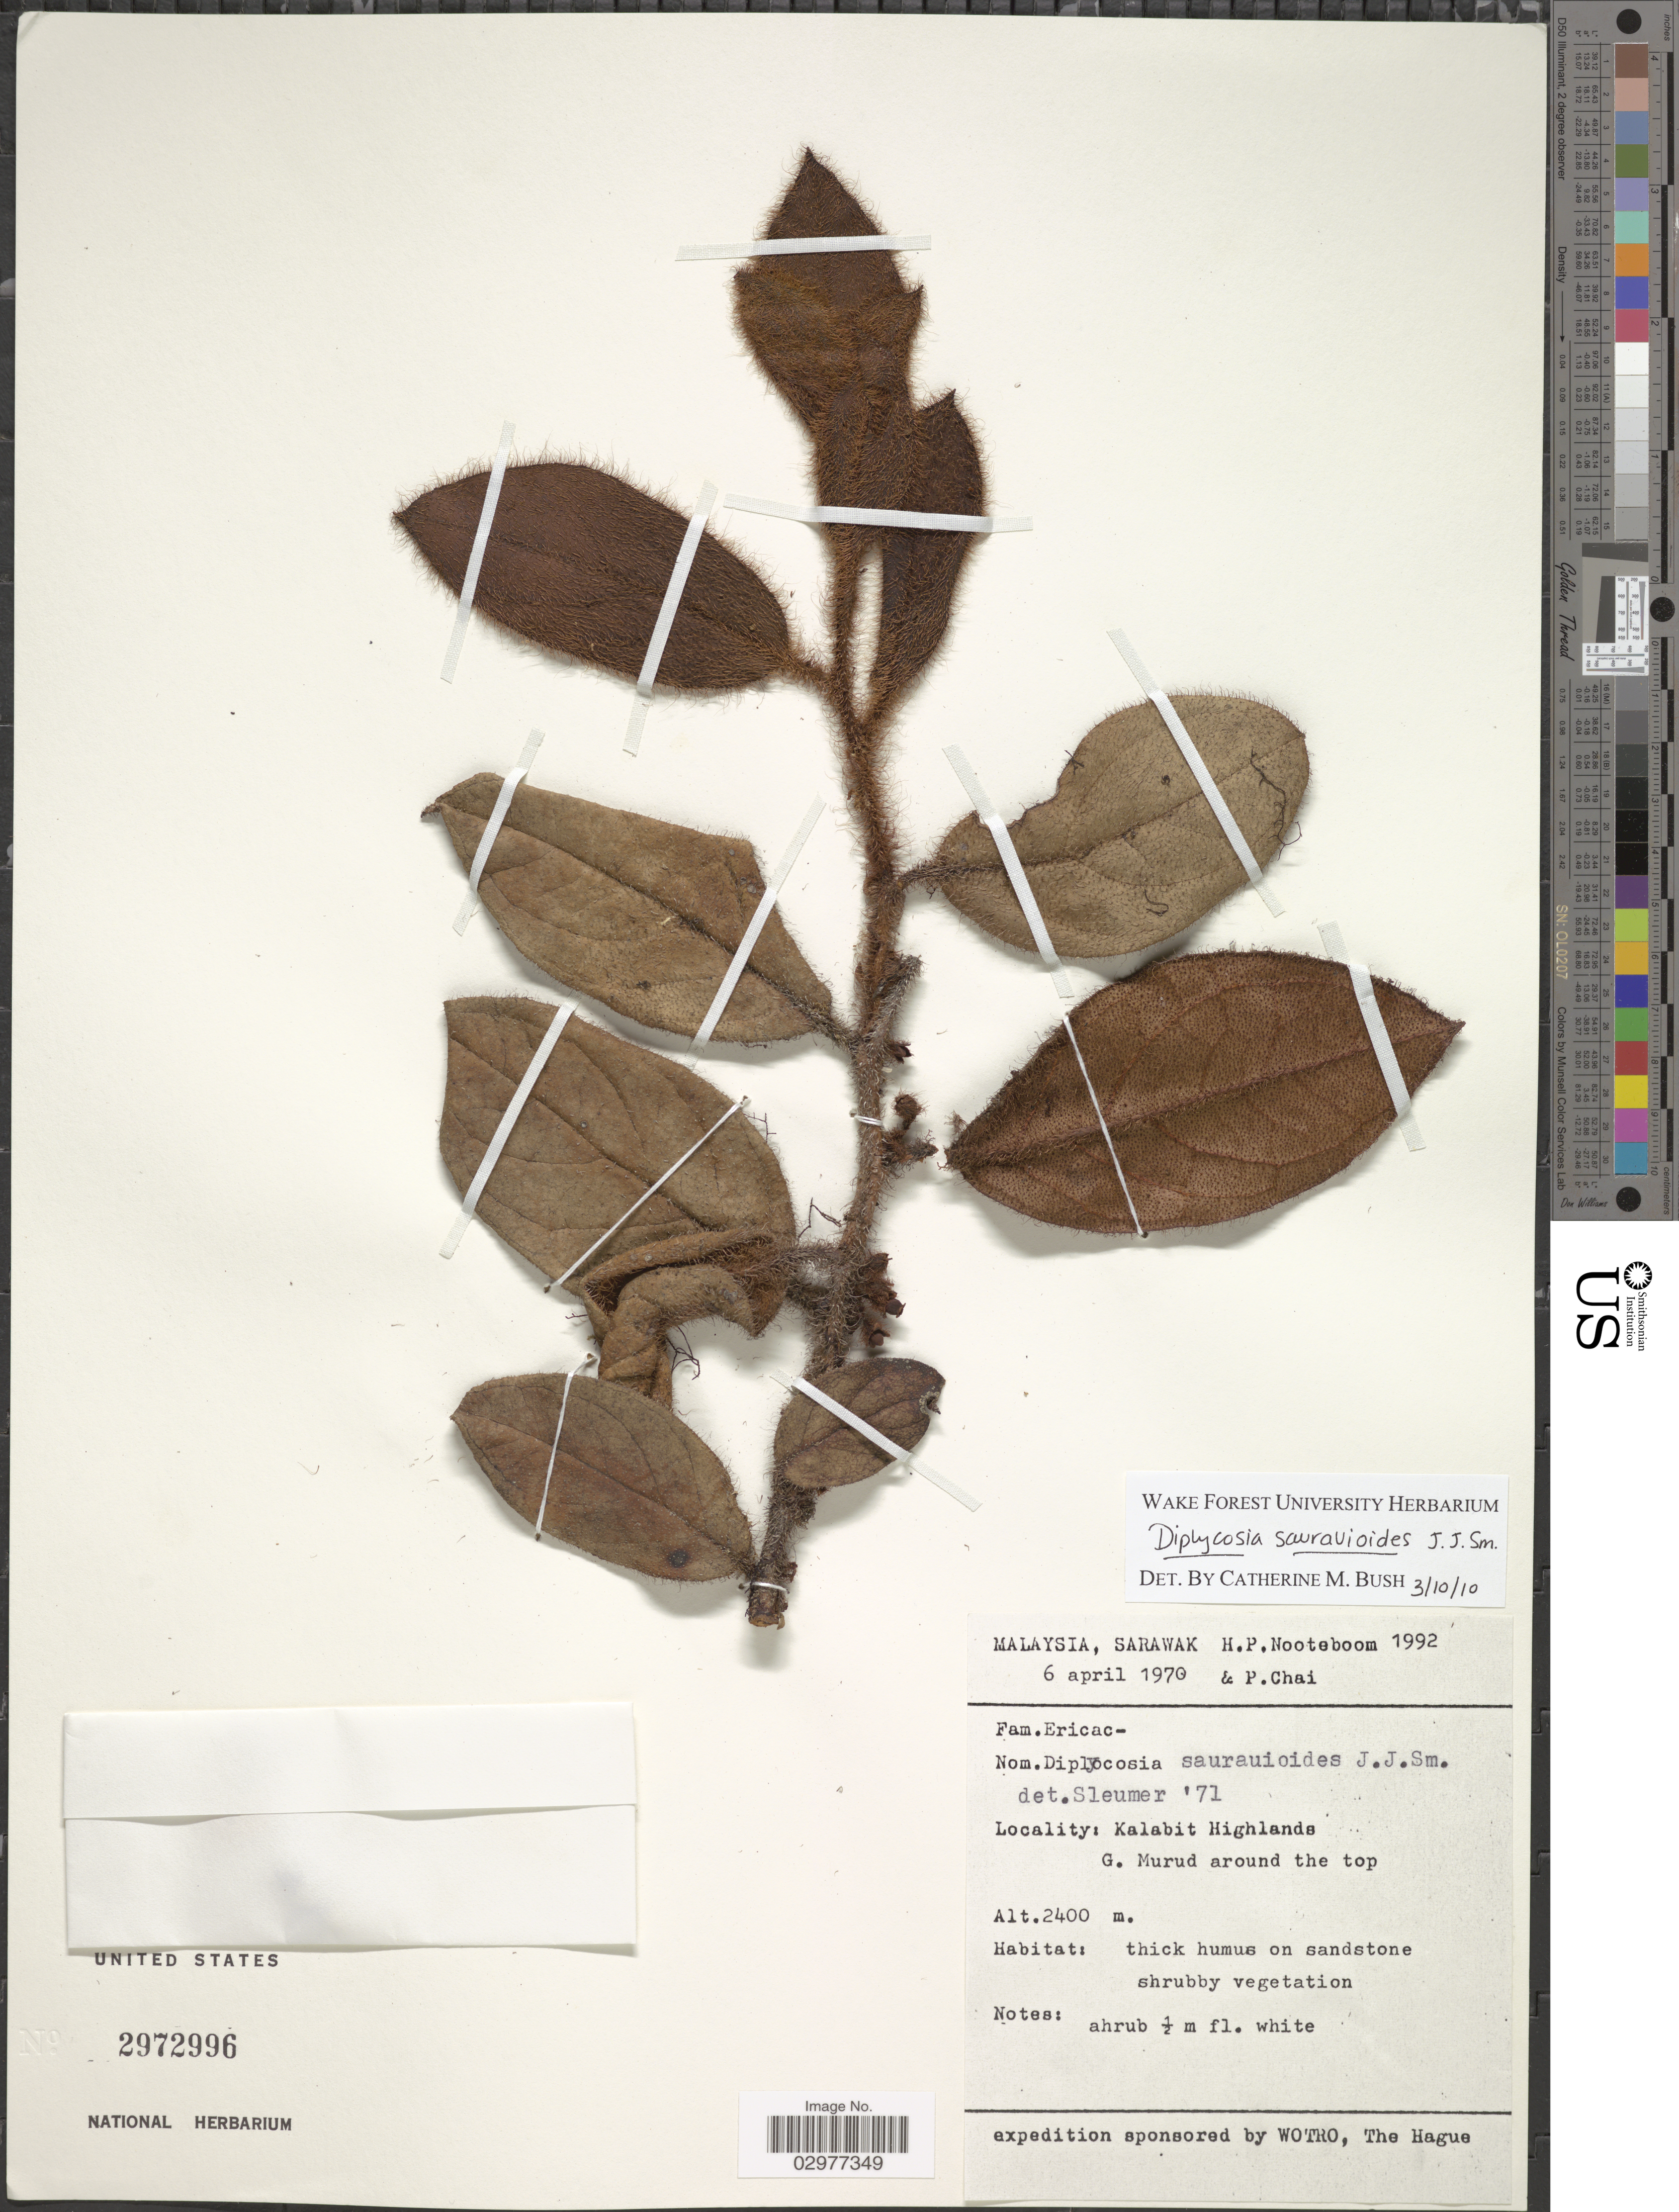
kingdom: Plantae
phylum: Tracheophyta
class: Magnoliopsida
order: Ericales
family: Ericaceae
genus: Diplycosia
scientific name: Diplycosia saurauioides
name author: J.J. Sm.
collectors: H. P. Nooteboom & P. Chai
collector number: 1992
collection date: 1970-04-06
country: Malaysia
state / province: Sarawak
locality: Kalabit Highlands G. Murud around the top.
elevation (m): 2400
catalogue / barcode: US 2972996